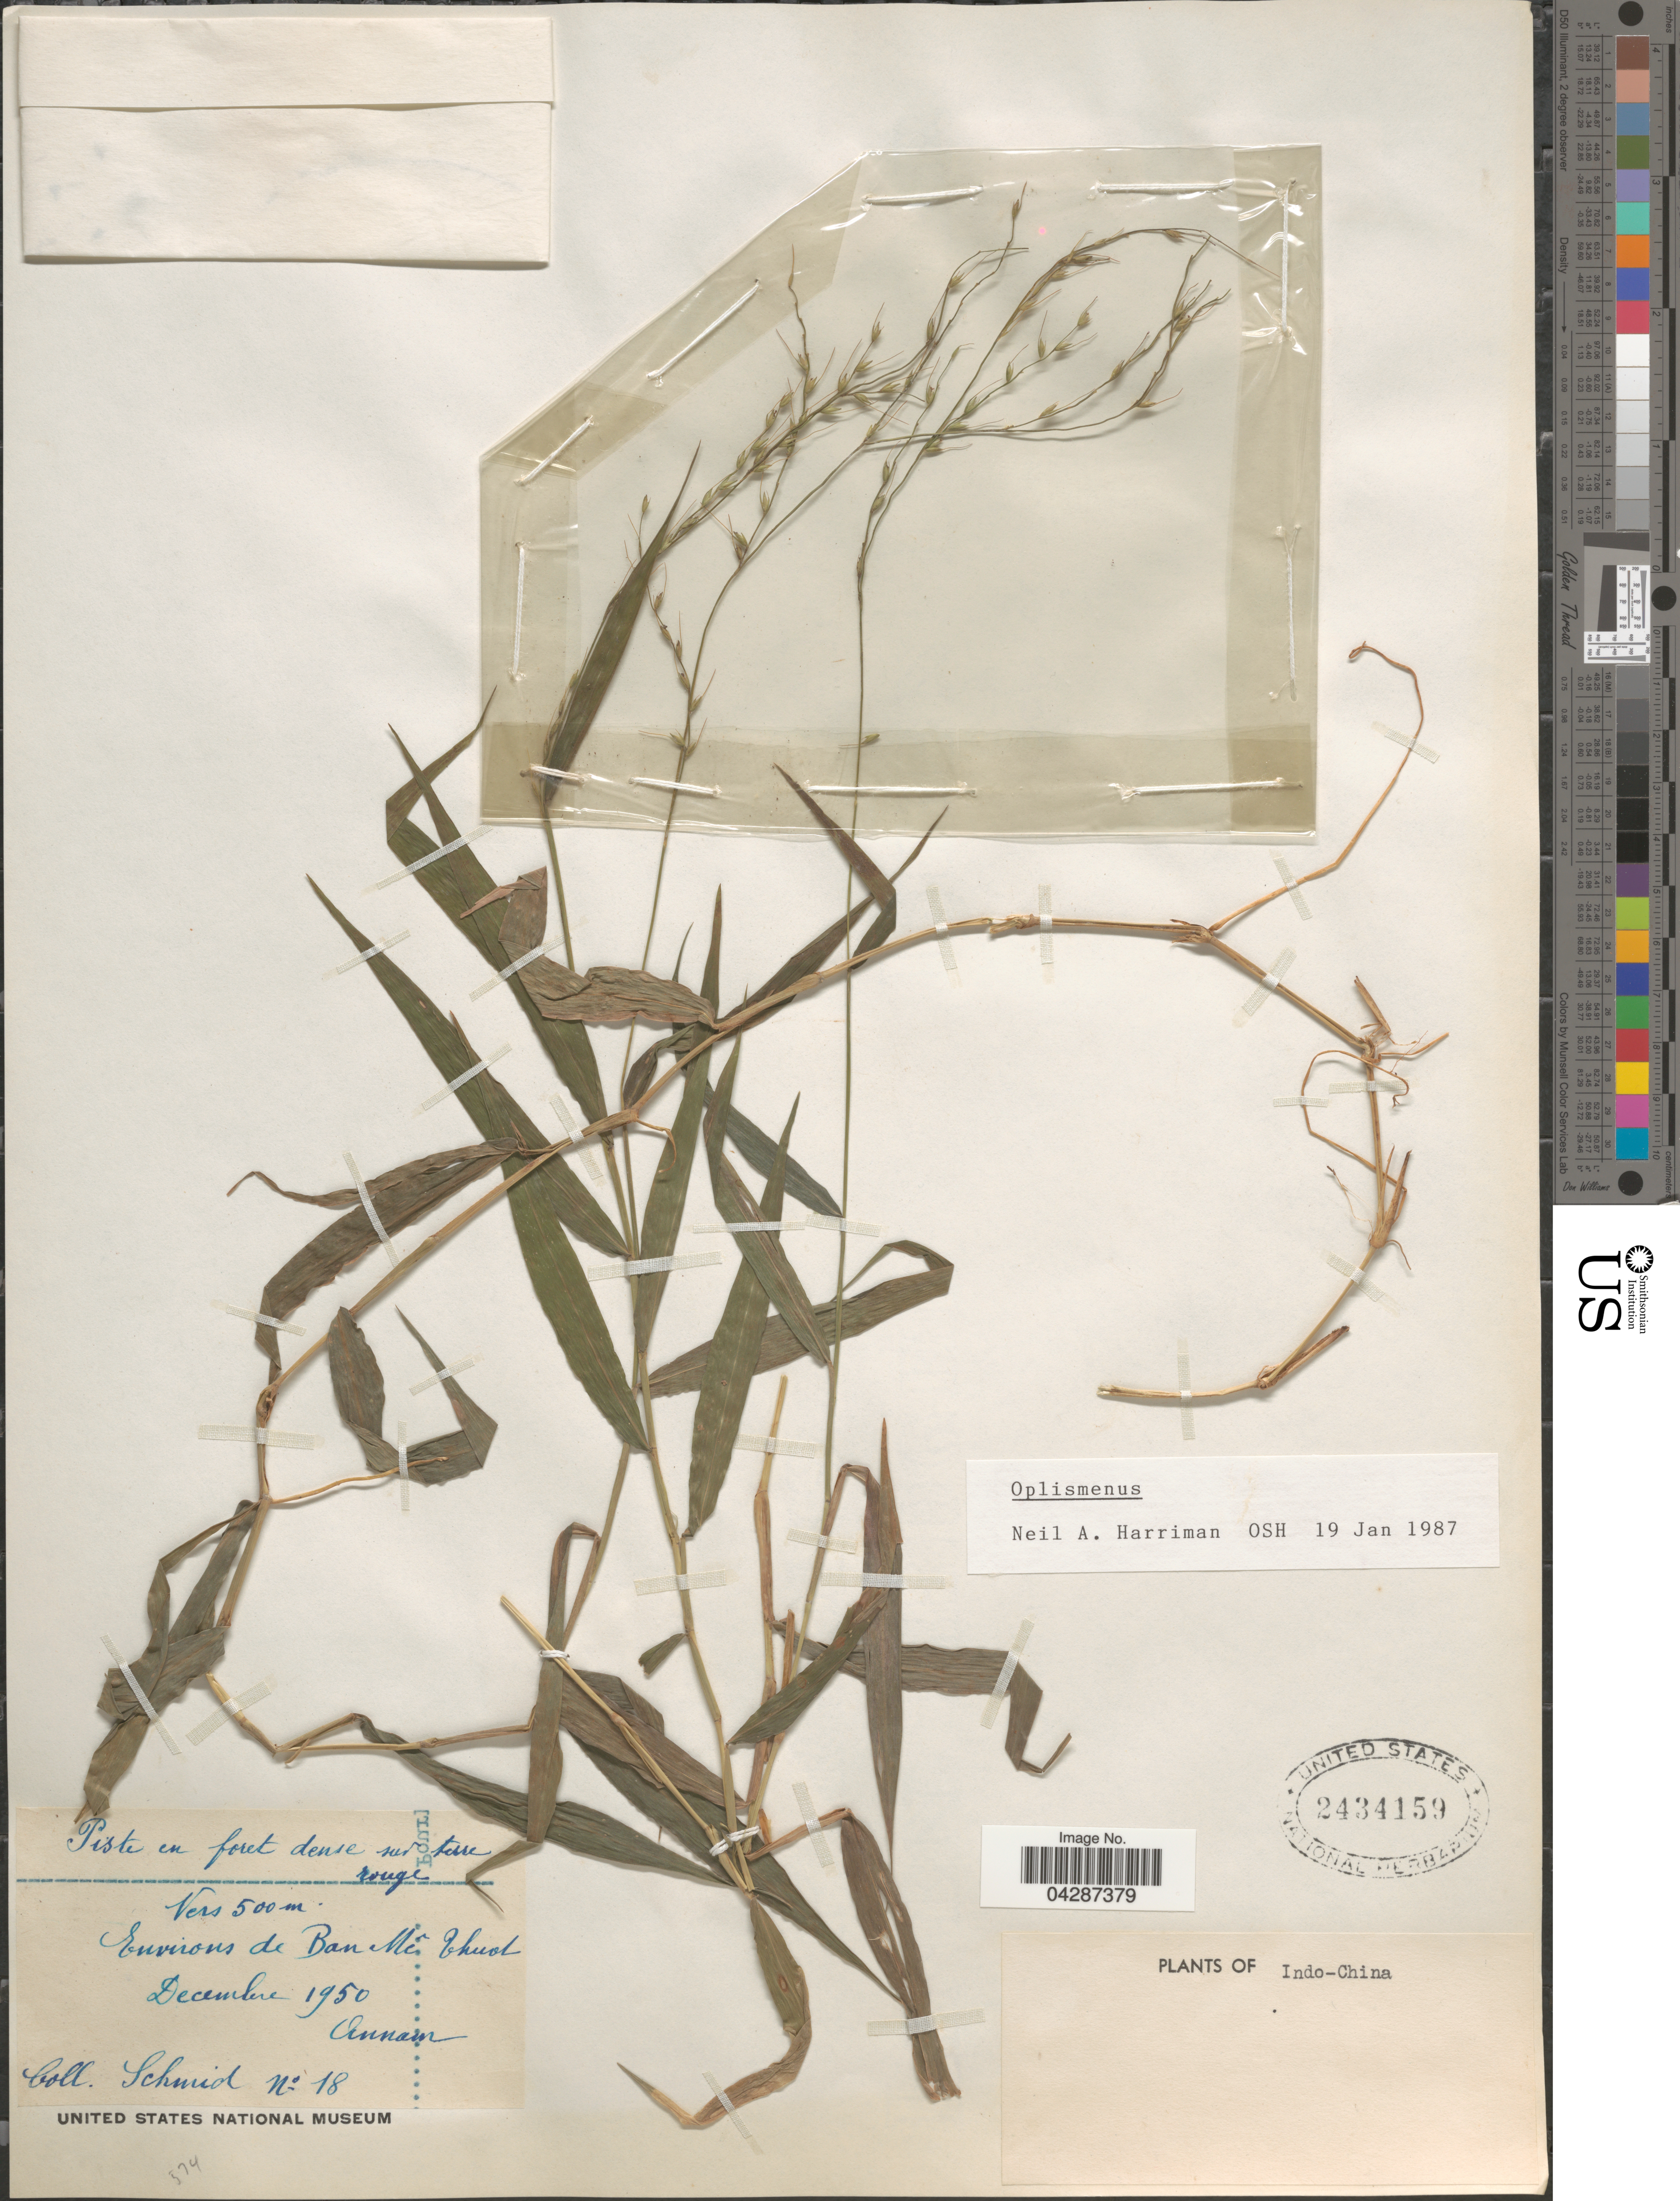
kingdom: Plantae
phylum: Tracheophyta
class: Liliopsida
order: Poales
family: Poaceae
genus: Oplismenus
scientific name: Oplismenus sp.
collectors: Schmid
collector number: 18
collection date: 1950-12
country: Vietnam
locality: Piste en foret dense sur terre rouge. Environs de Ban Me Thuot. Annam.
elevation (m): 500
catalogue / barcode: US 2434159